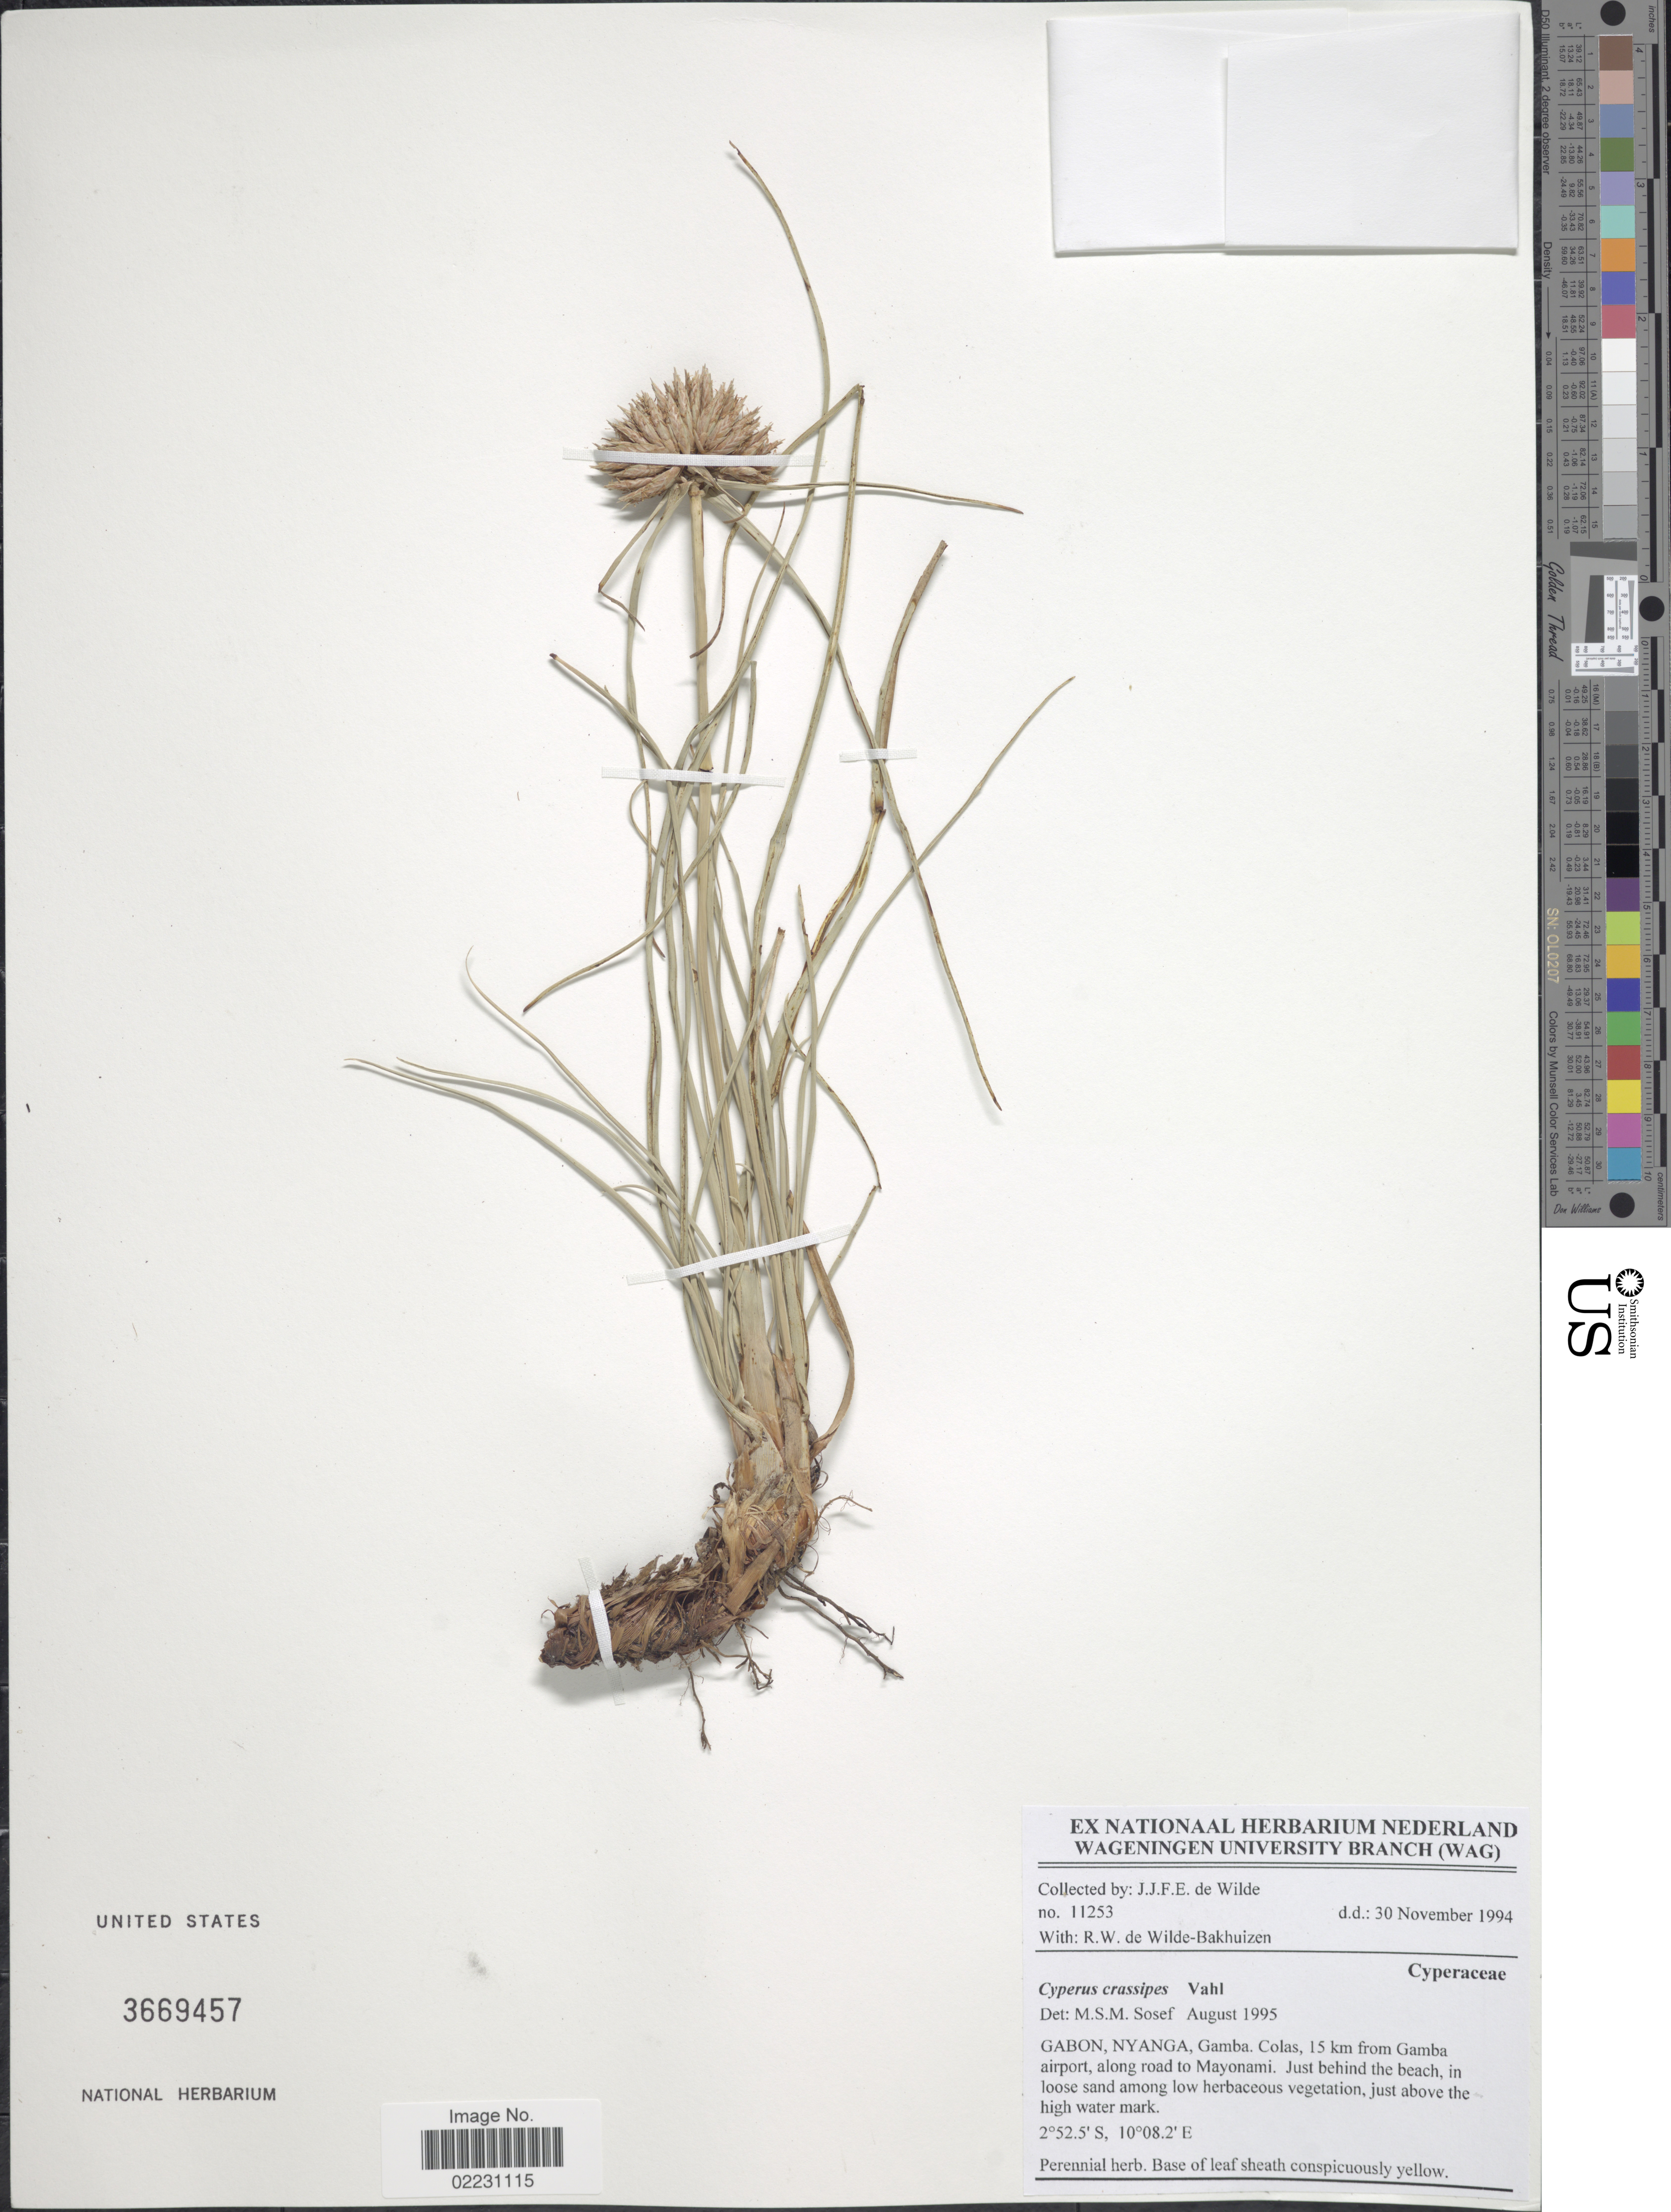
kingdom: Plantae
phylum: Tracheophyta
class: Liliopsida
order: Poales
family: Cyperaceae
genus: Cyperus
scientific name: Cyperus crassipes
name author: Vahl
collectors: J.J. de Wilde & R. Wilde-Bakhuizen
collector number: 11253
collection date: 1994-11-30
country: Gabon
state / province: Nyanga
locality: Gabon, Nyanga, Gamba, Colas. 15 km from Gamba airport along road to Mayonami.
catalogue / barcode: US 3669457